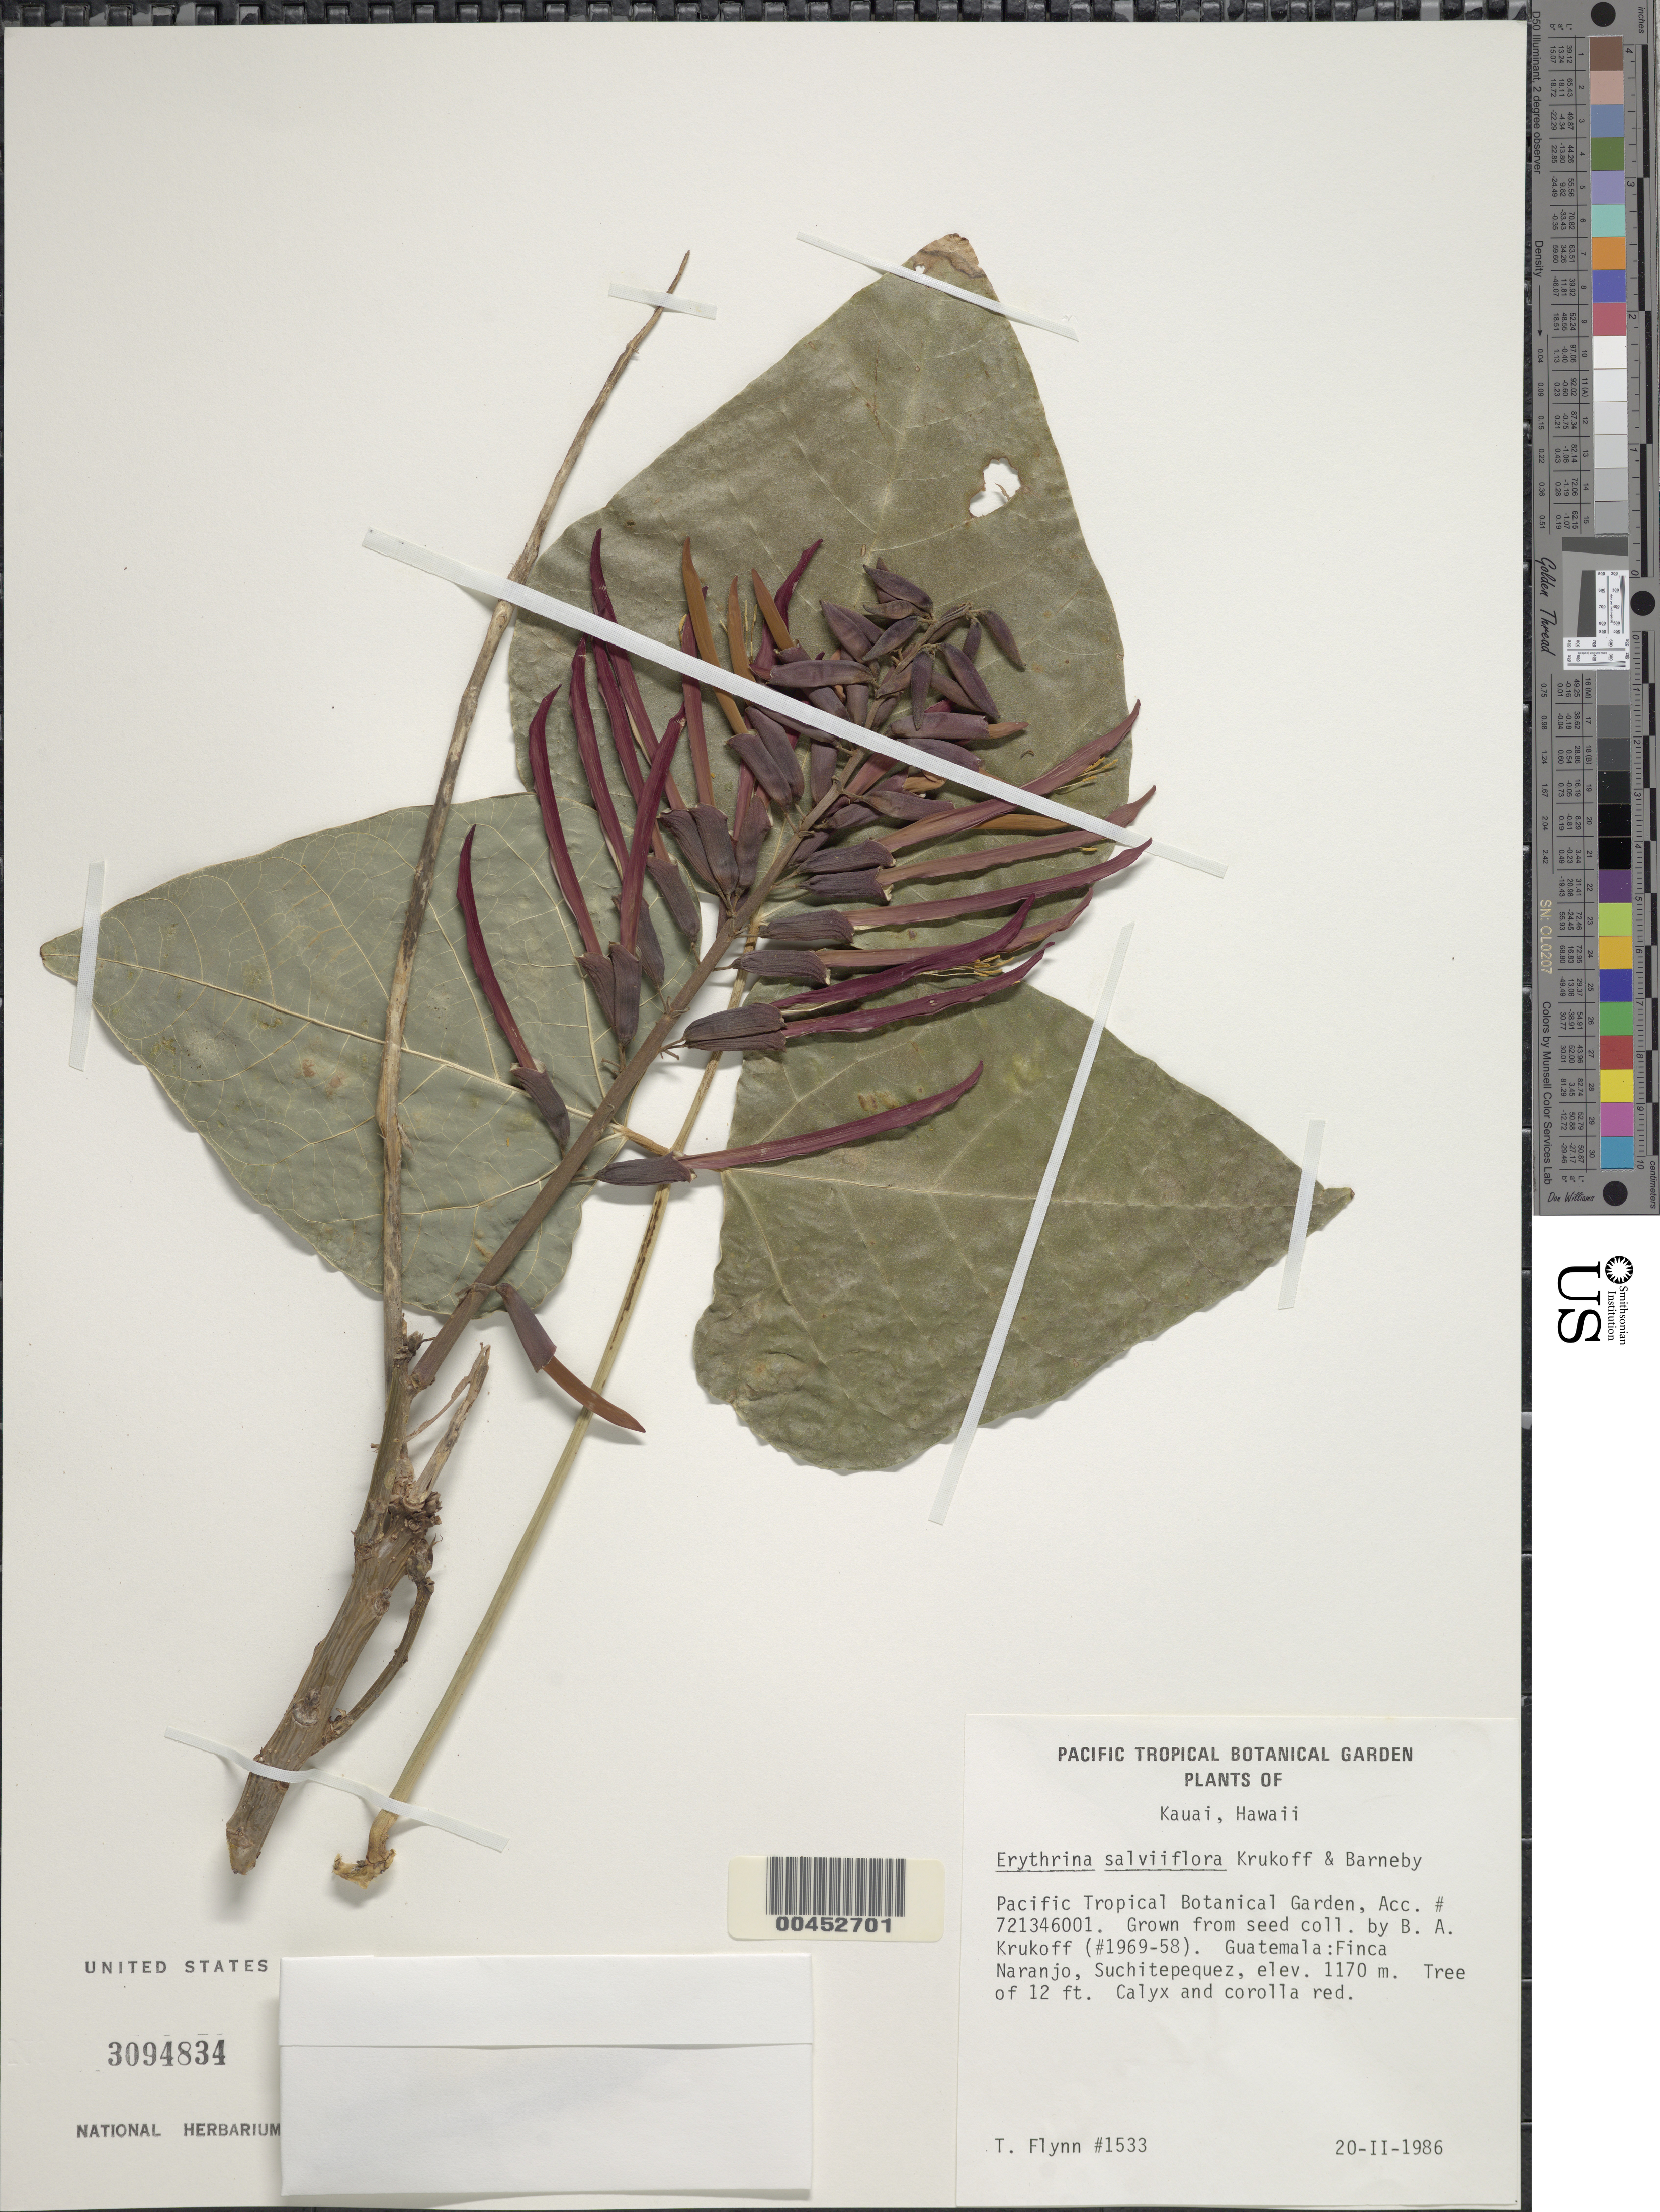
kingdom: Plantae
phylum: Tracheophyta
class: Magnoliopsida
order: Fabales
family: Fabaceae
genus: Erythrina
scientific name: Erythrina salviiflora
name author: Krukoff & Barneby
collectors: T. W. Flynn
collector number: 1533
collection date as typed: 20 Feb 1986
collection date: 1986-02-20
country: United States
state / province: Hawaii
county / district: Kauai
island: Kaua'i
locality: Pacific Tropical Botanical Garden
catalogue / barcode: US 3094834